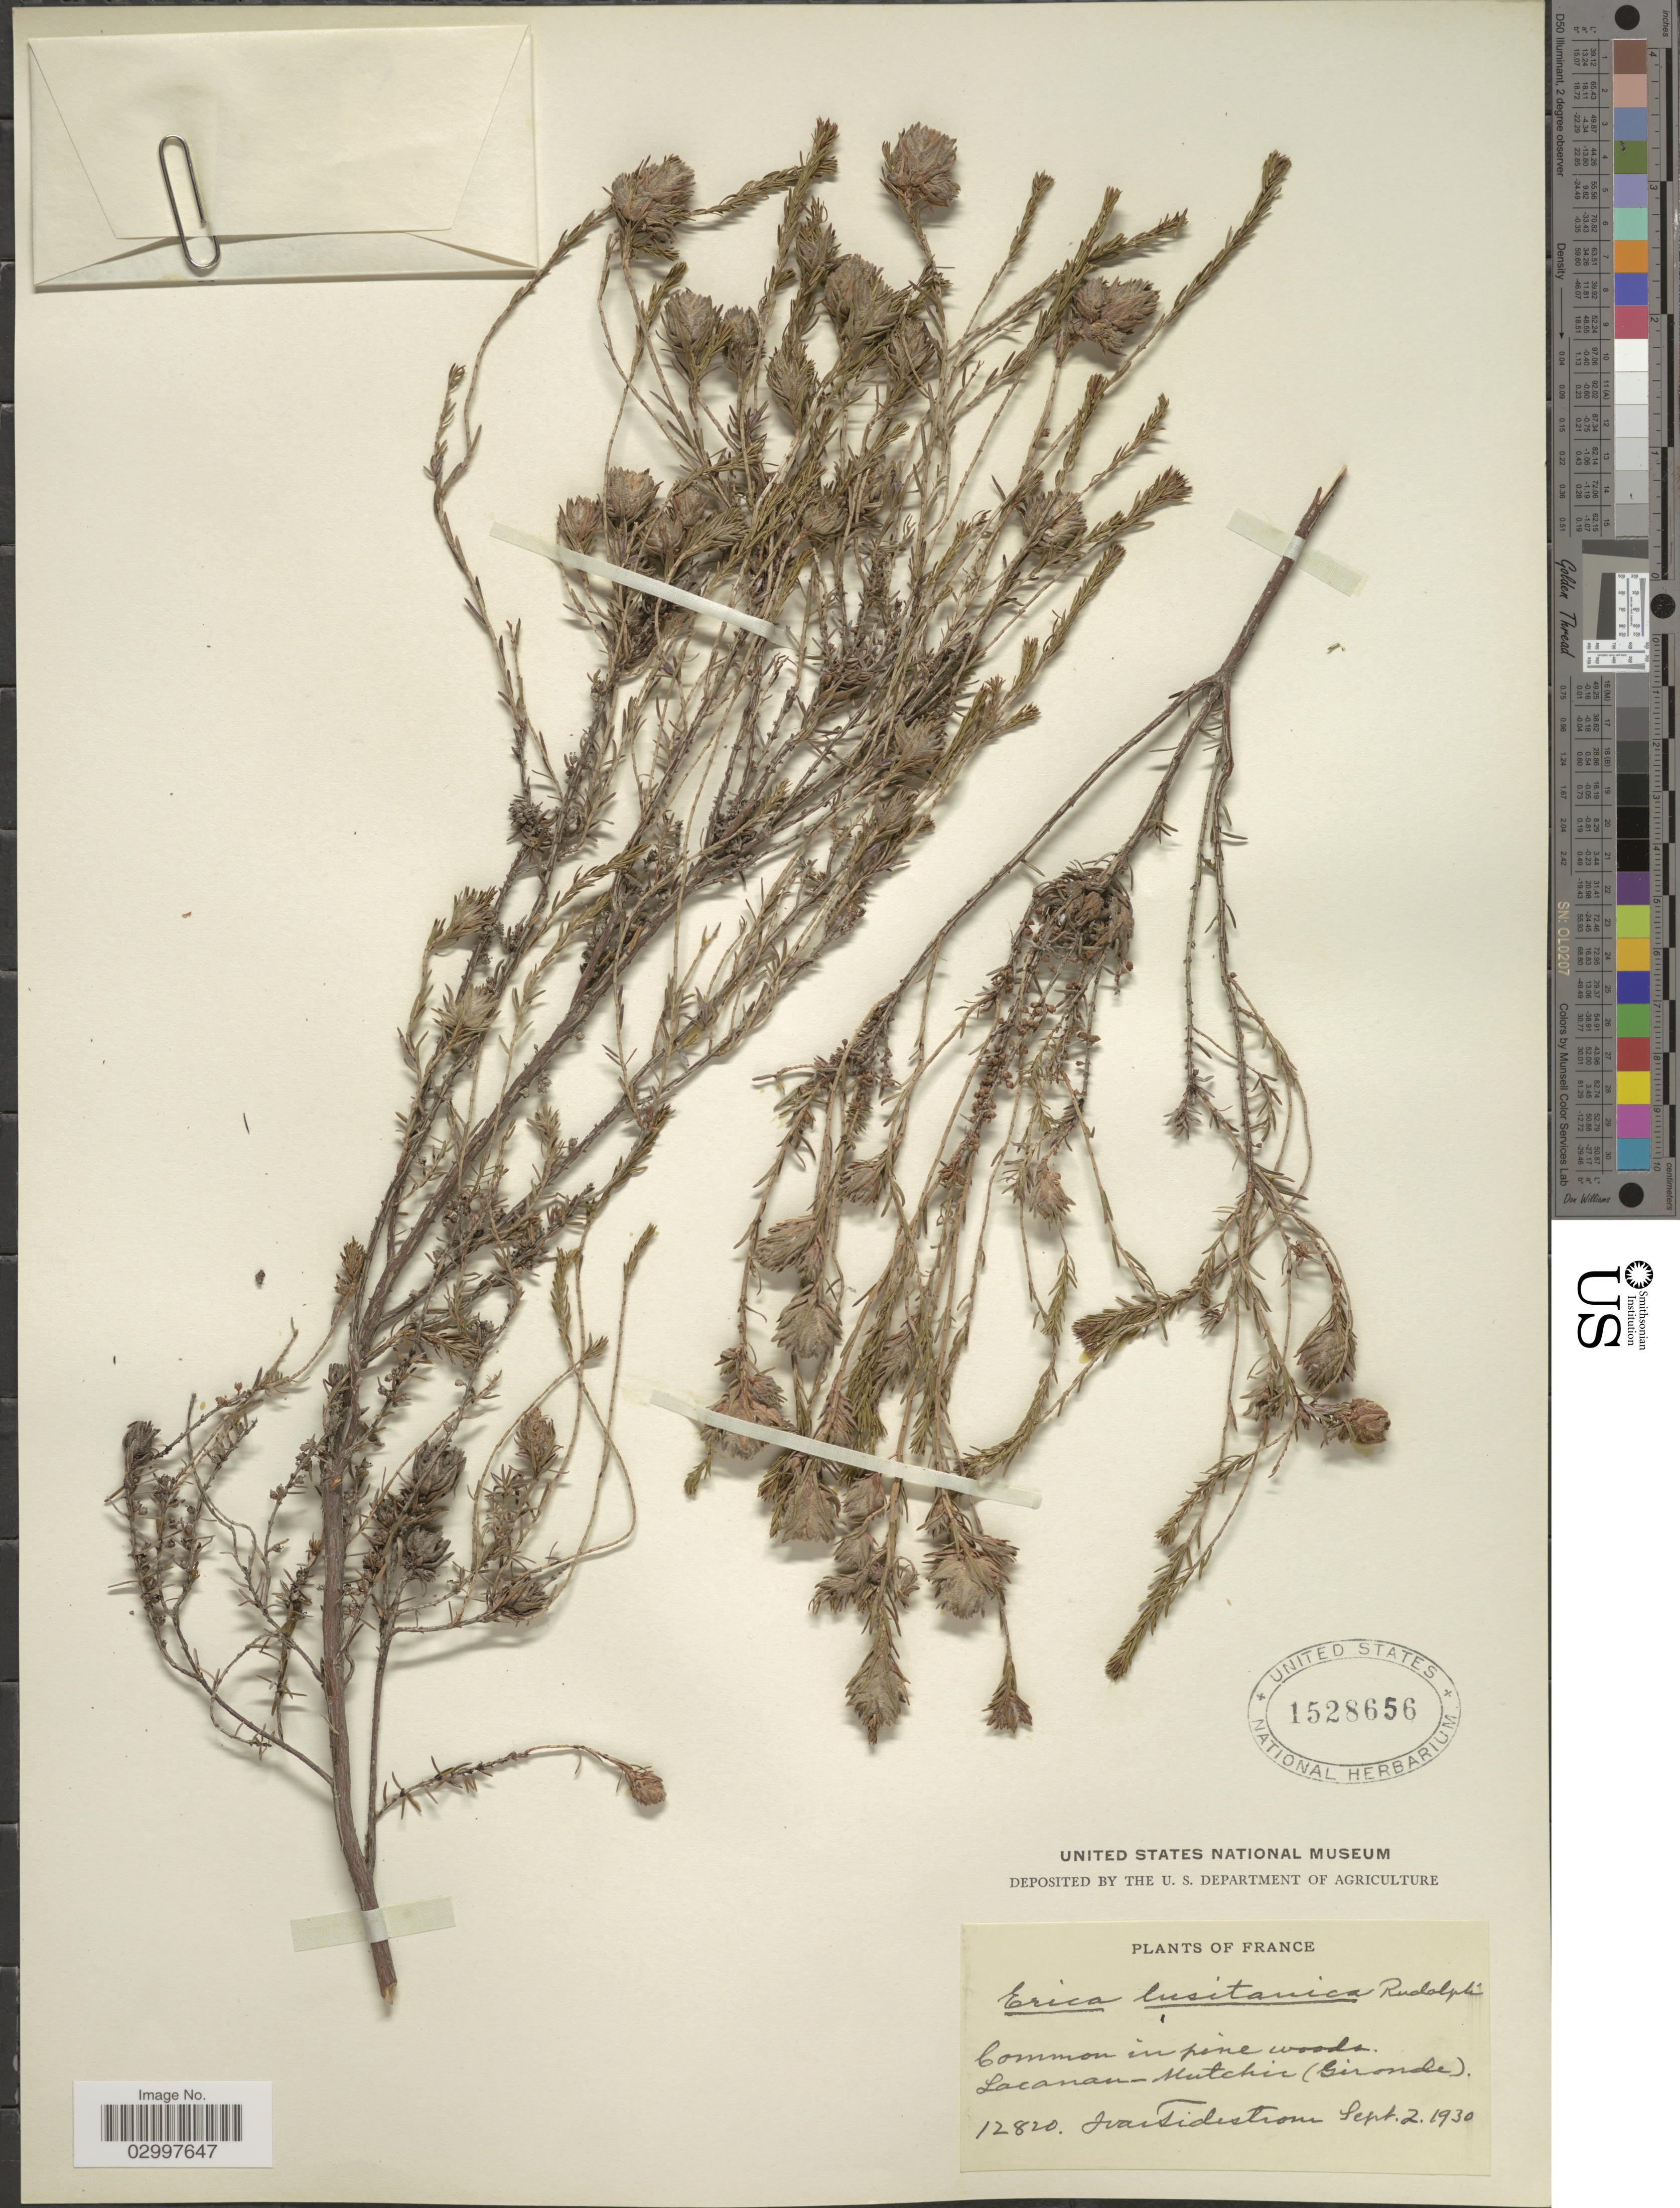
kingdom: Plantae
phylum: Tracheophyta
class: Magnoliopsida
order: Ericales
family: Ericaceae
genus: Erica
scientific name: Erica lusitanica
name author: Rudolphi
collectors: I. F. Tidestrom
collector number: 12820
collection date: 1930-09-02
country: France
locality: Lacanau-Mutchic (Gironde).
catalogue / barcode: US 1528656